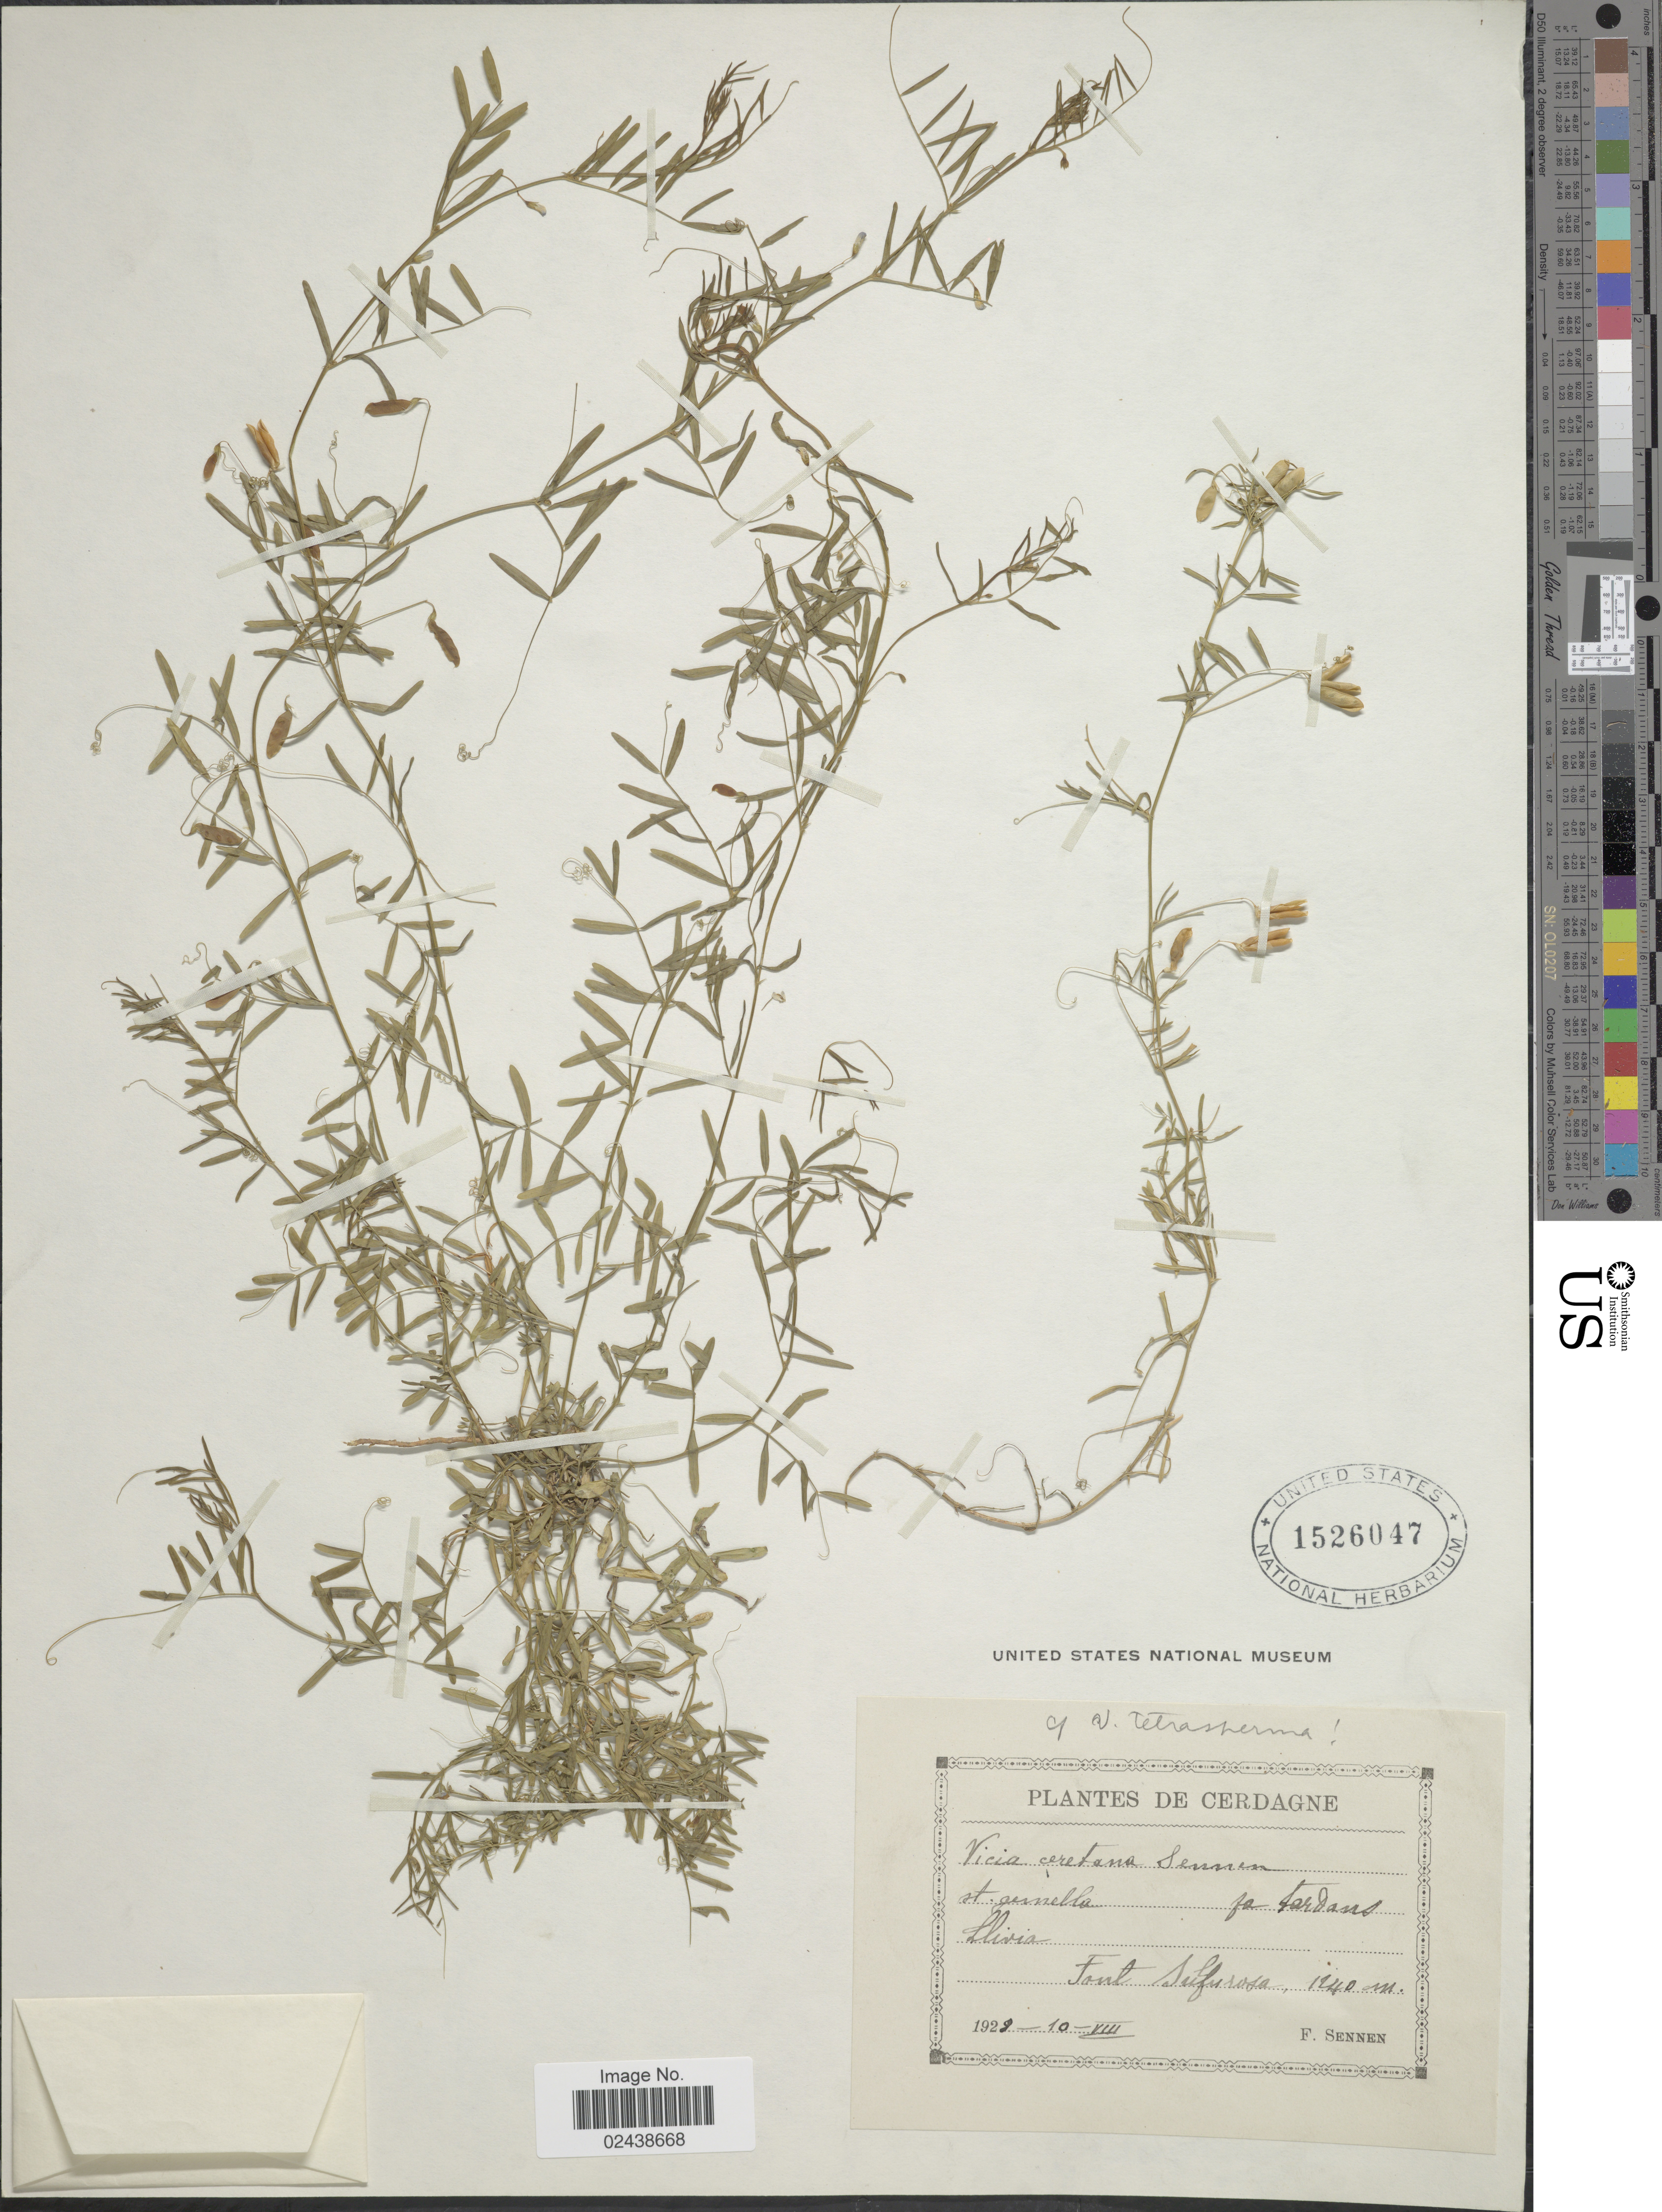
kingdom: Plantae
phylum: Tracheophyta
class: Magnoliopsida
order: Fabales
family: Fabaceae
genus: Vicia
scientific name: Vicia ceretana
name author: Sennen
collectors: E. Sennen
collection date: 1928-08-10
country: Spain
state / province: Islas Baleares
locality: Cerdagne. St. gunella. fa fardans. Llivia. Font Sulfurosa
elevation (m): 1240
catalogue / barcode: US 1526047